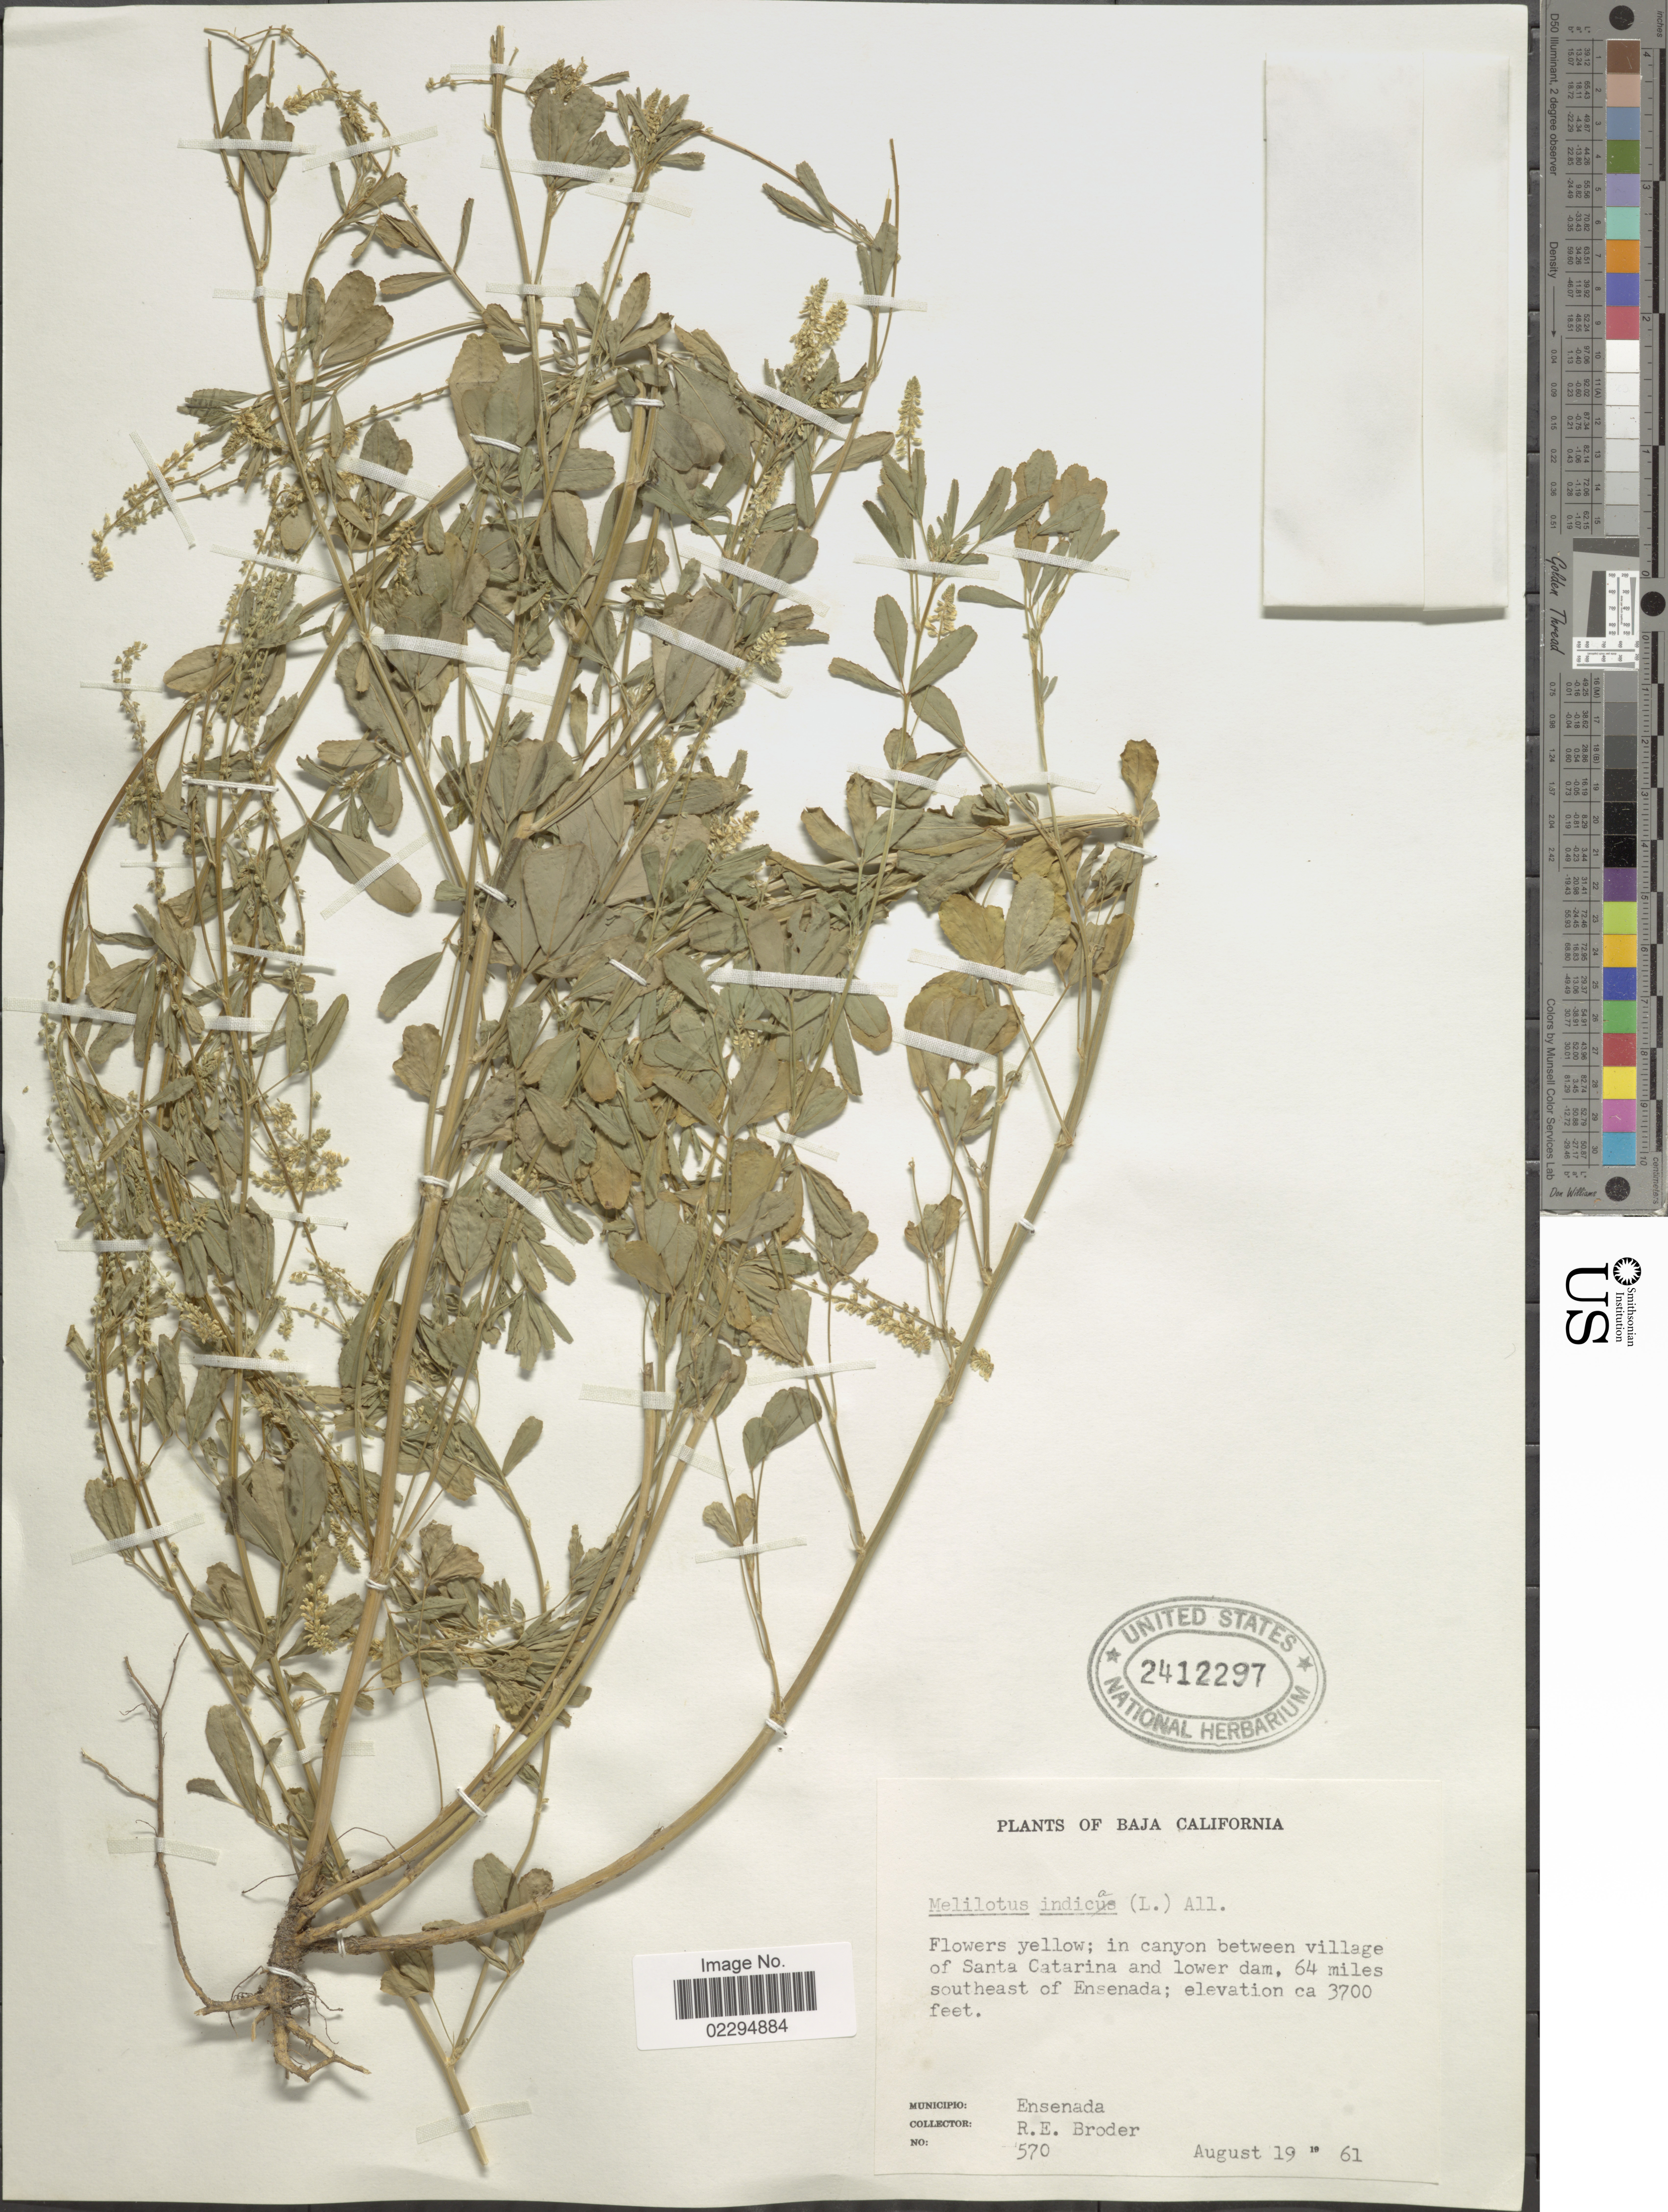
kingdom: Plantae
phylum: Tracheophyta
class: Magnoliopsida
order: Fabales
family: Fabaceae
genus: Melilotus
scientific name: Melilotus indicus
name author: (L.) All.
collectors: R. Broder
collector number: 570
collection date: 1961-08-19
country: Mexico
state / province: Baja California Norte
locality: In canyon between village of Santa Catarina and lowe dam, 64 miles southeast of Ensenada, Municipio Ensenada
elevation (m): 1128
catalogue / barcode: US 2412297